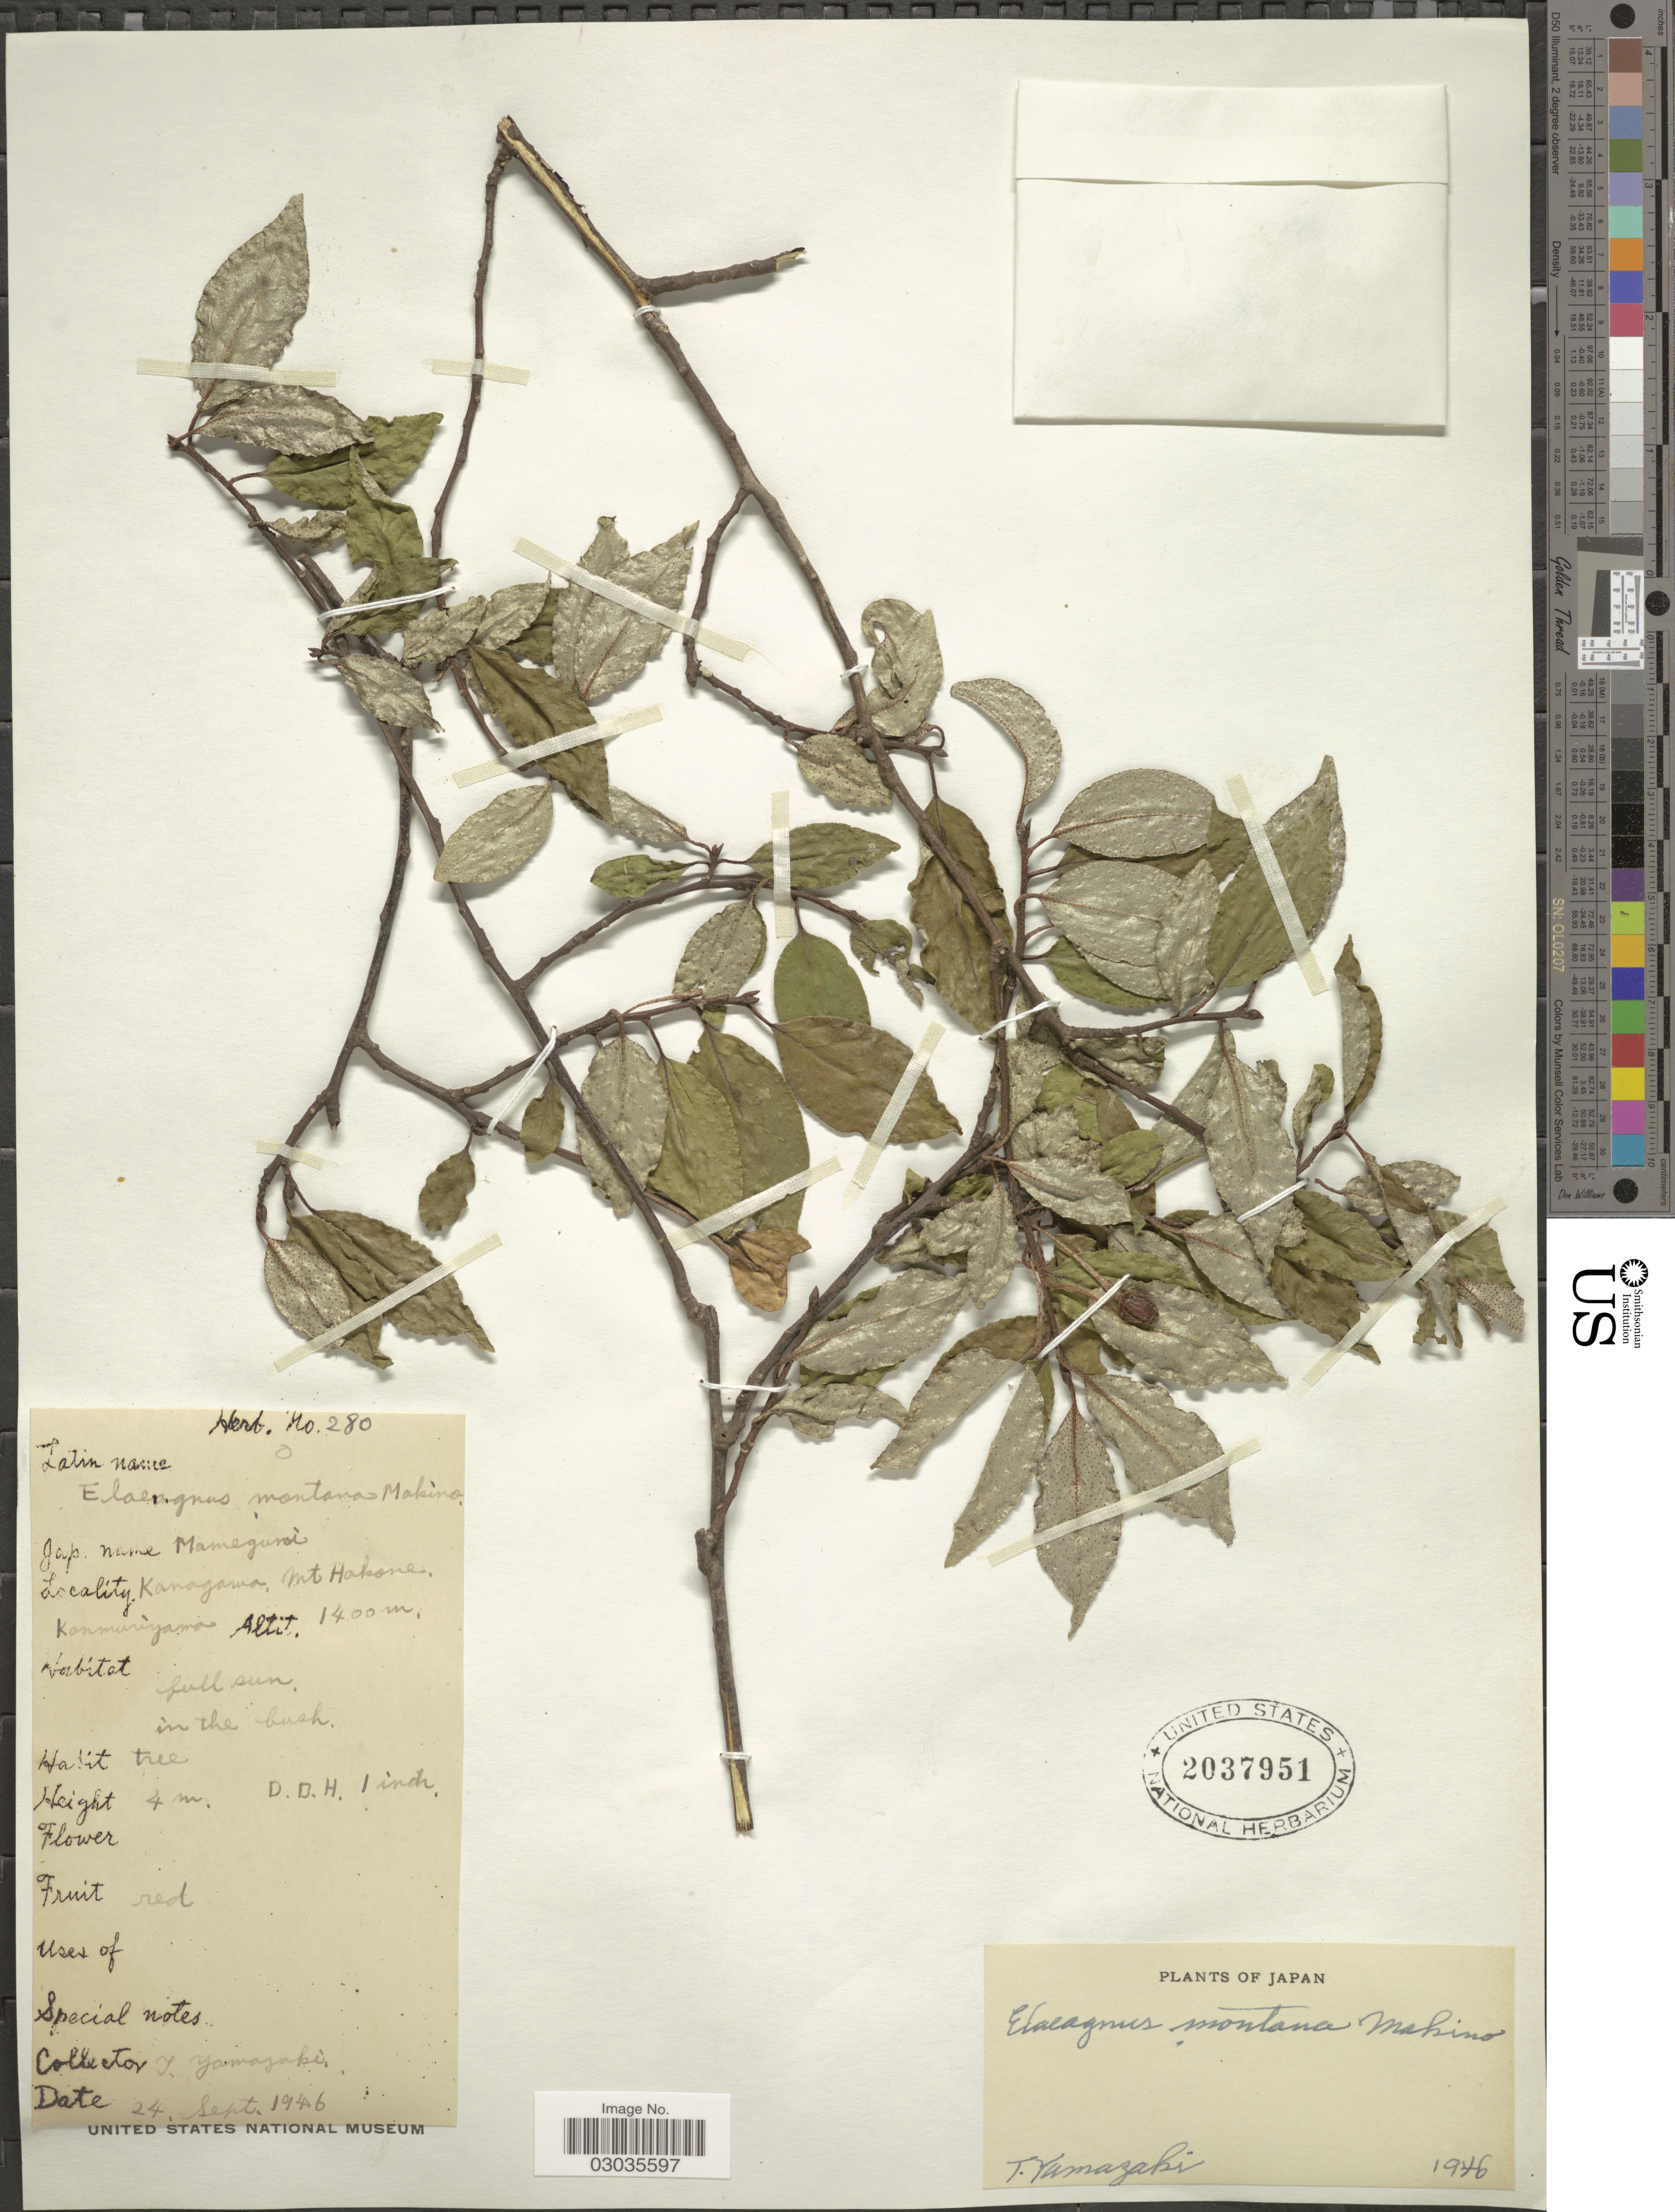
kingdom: Plantae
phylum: Tracheophyta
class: Magnoliopsida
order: Rosales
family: Elaeagnaceae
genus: Elaeagnus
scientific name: Elaeagnus montana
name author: Makino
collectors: T. Yamazaki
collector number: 280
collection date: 1946-09-24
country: Japan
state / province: Kanagawa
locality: Mt Hakone. Kanmurìyama.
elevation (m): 1400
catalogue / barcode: US 2037951